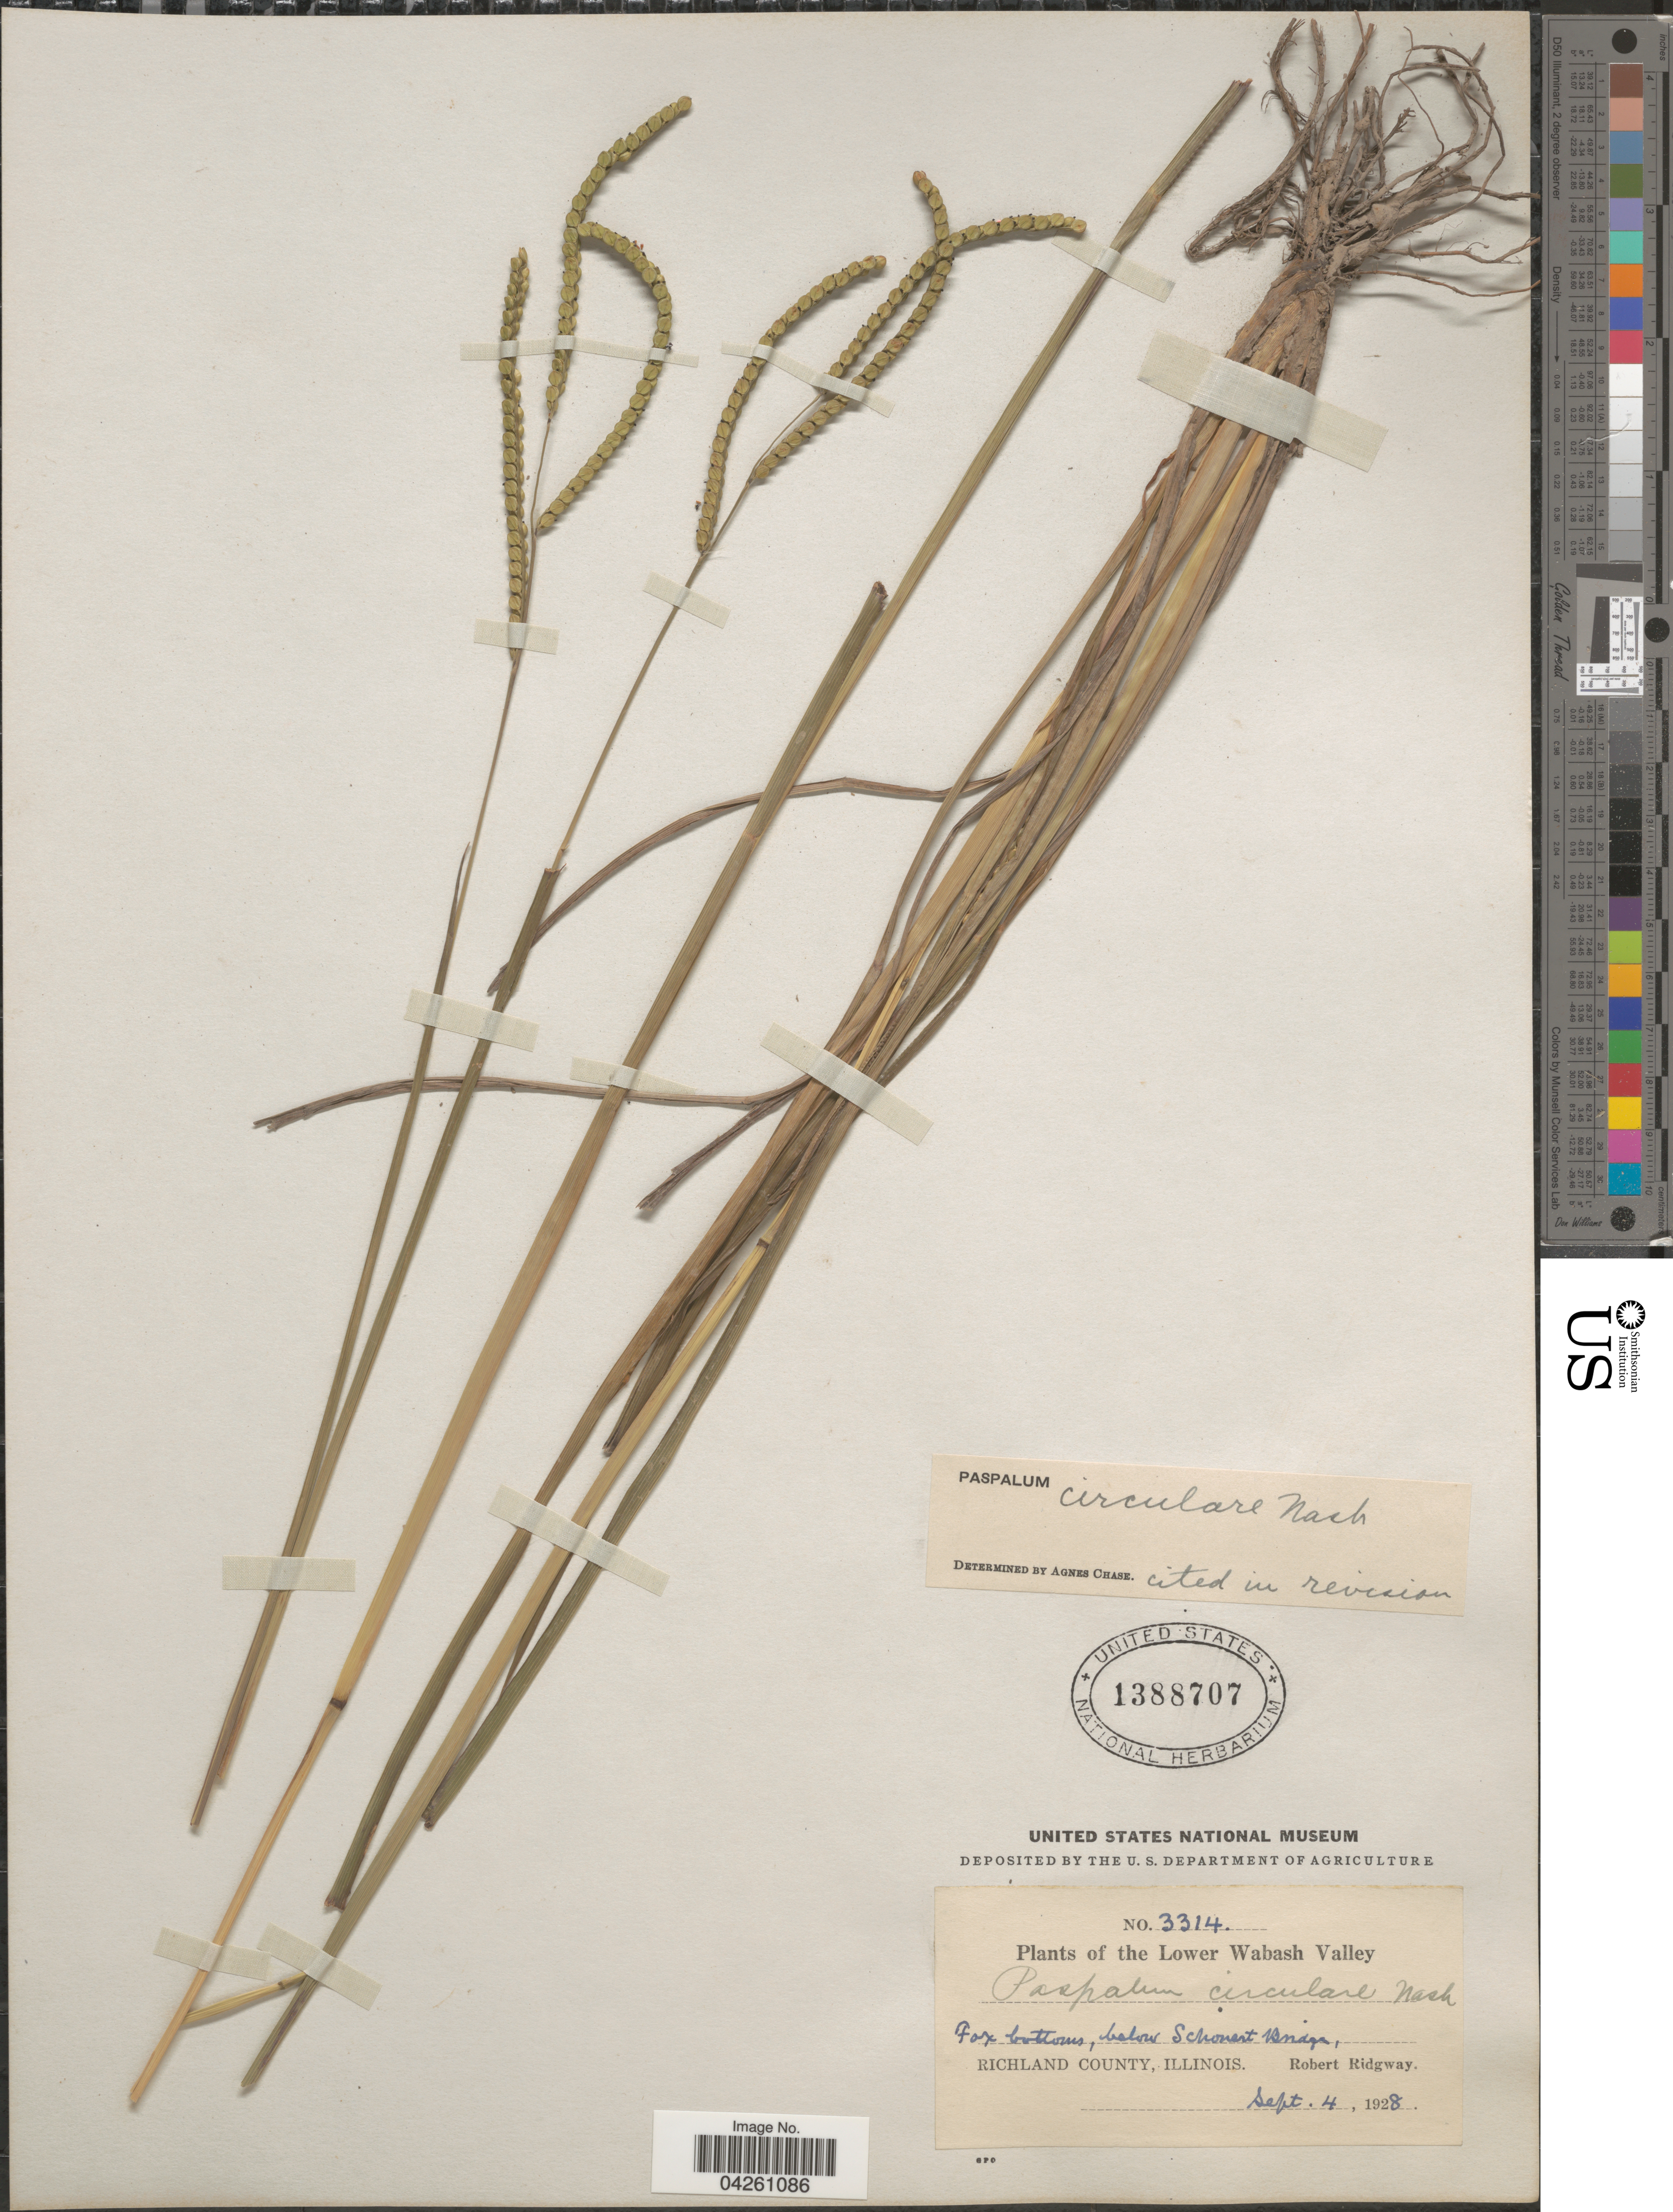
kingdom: Plantae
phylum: Tracheophyta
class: Liliopsida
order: Poales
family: Poaceae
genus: Paspalum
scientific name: Paspalum circulare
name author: Nash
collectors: R. Ridgway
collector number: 3314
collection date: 1928-09-04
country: United States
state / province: Illinois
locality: Lower Wabash Valley. Fox bottoms, below Schonert Bridge, Richland County.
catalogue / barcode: US 1388707